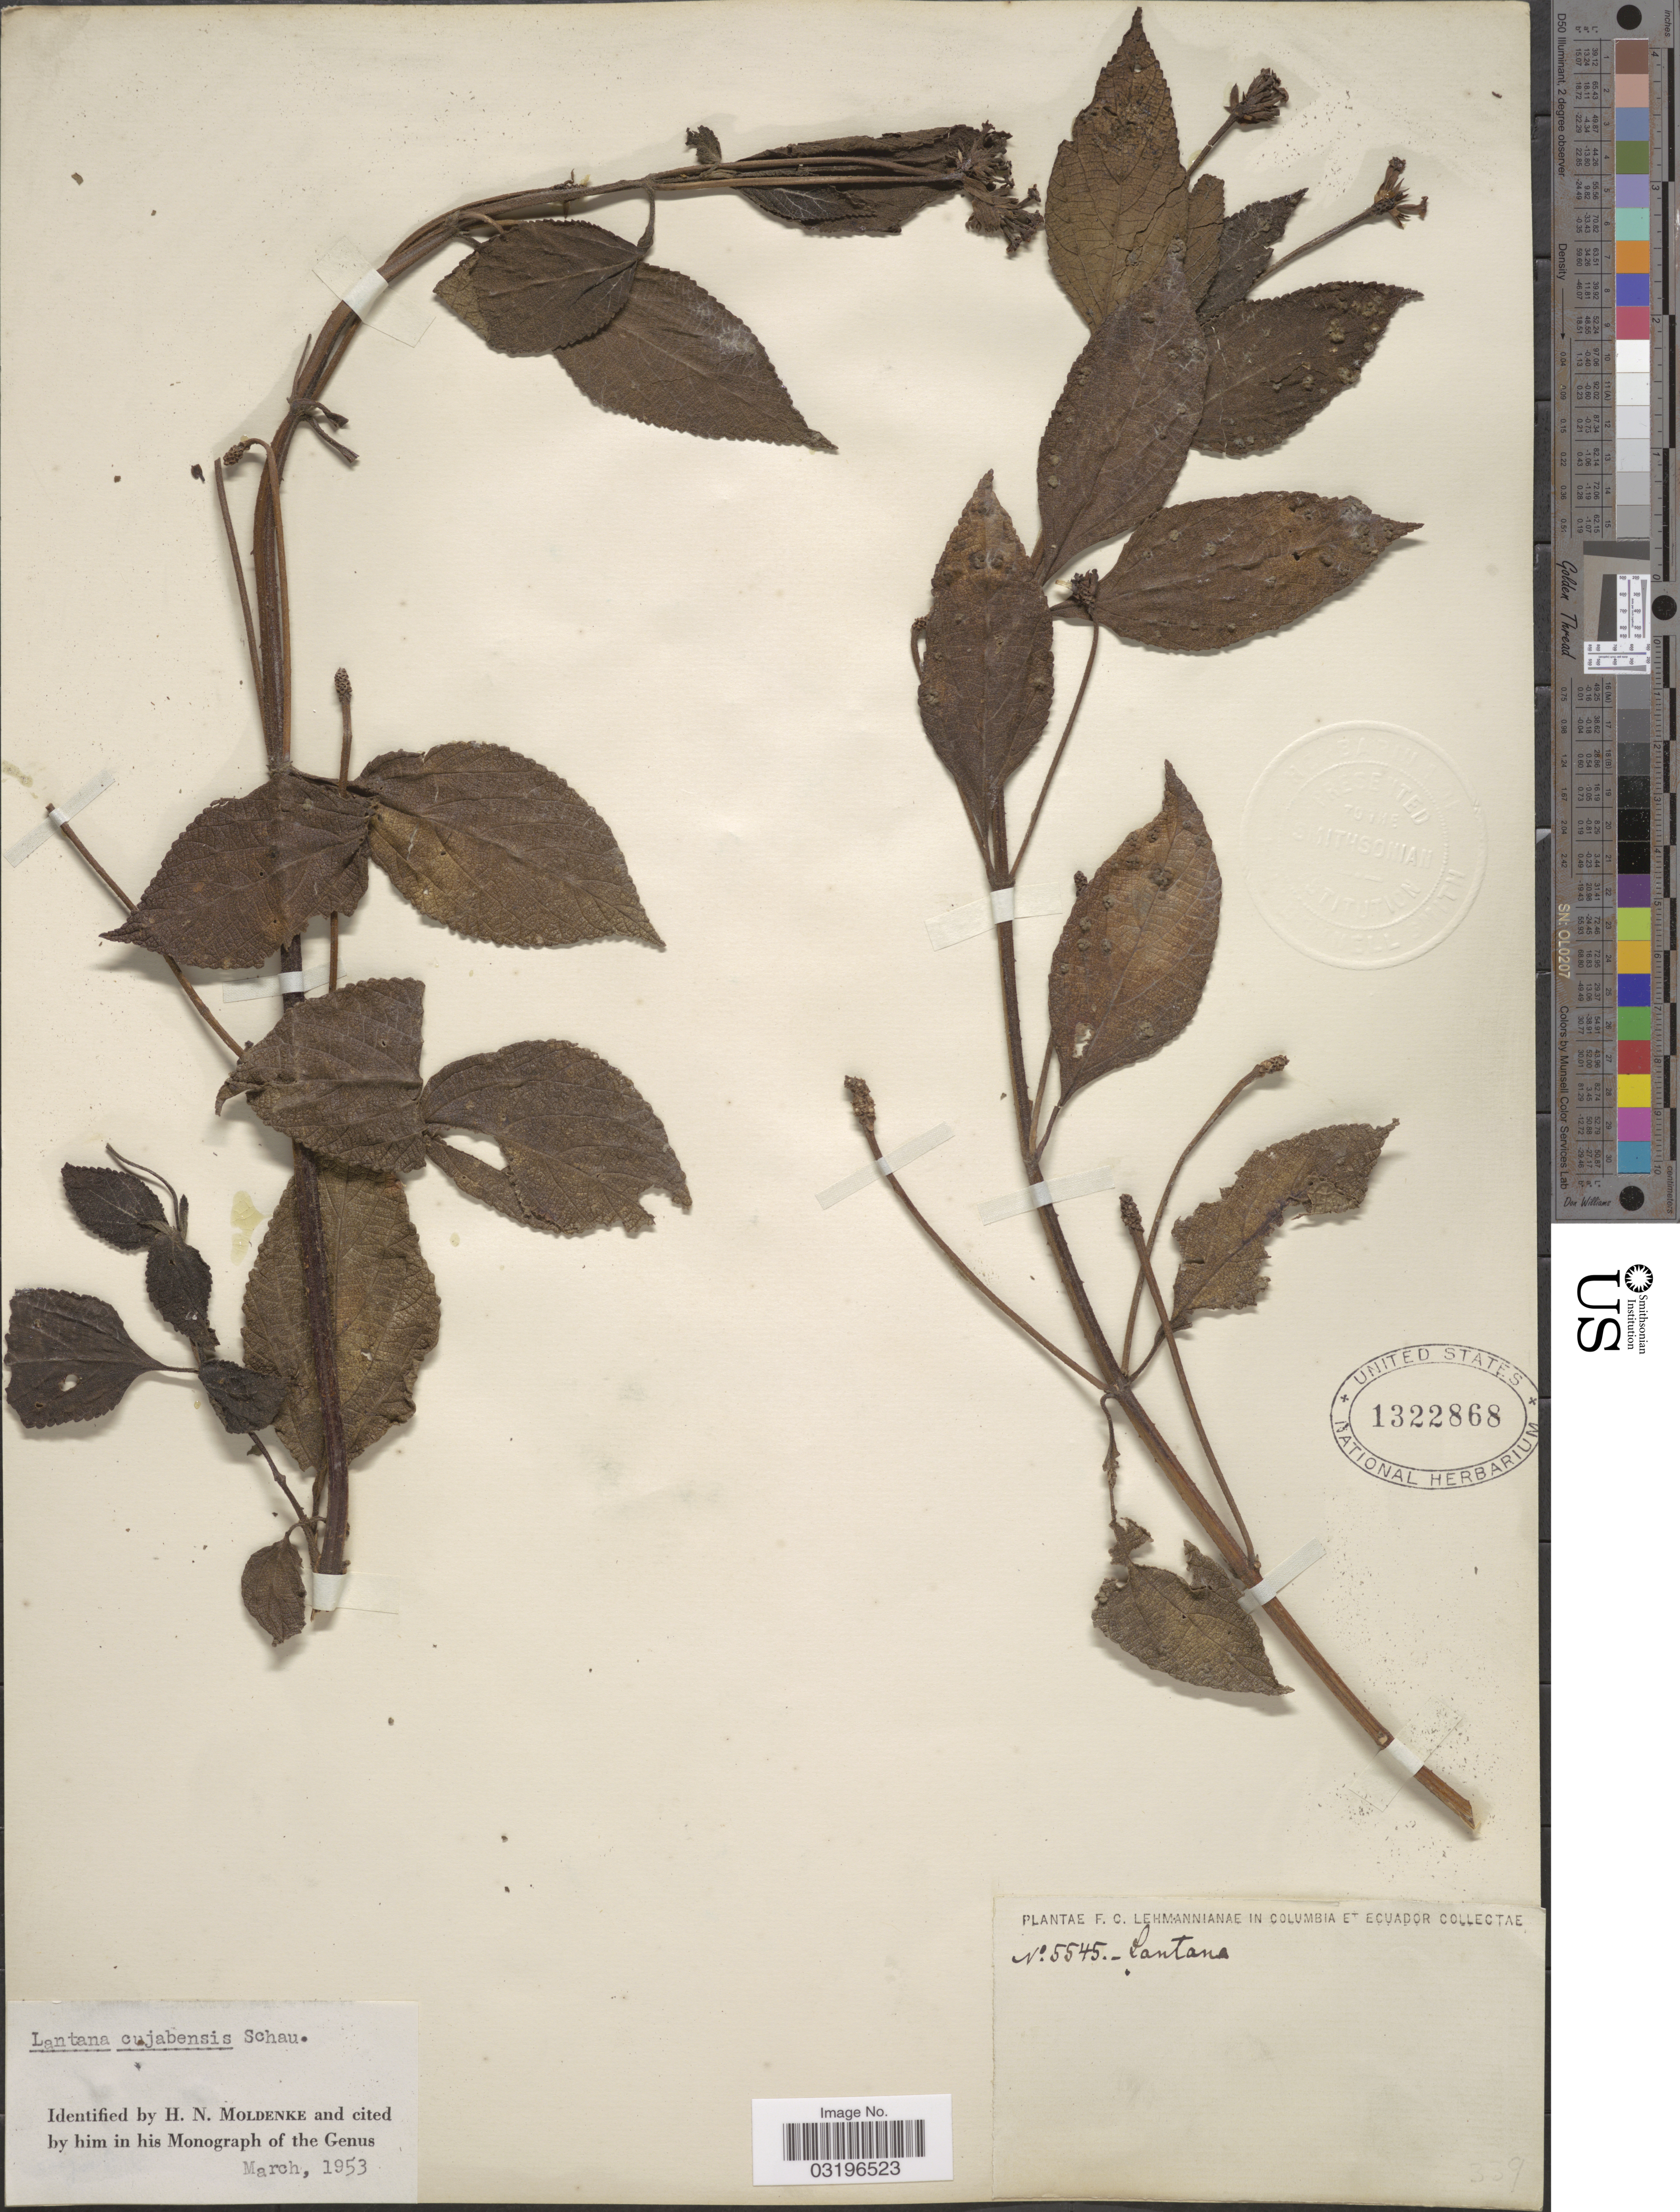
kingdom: Plantae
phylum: Tracheophyta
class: Magnoliopsida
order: Lamiales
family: Verbenaceae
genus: Lantana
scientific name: Lantana cujabensis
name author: Schau.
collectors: F. C. Lehmann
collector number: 5545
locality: Columbia et Ecuador.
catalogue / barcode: US 1322868